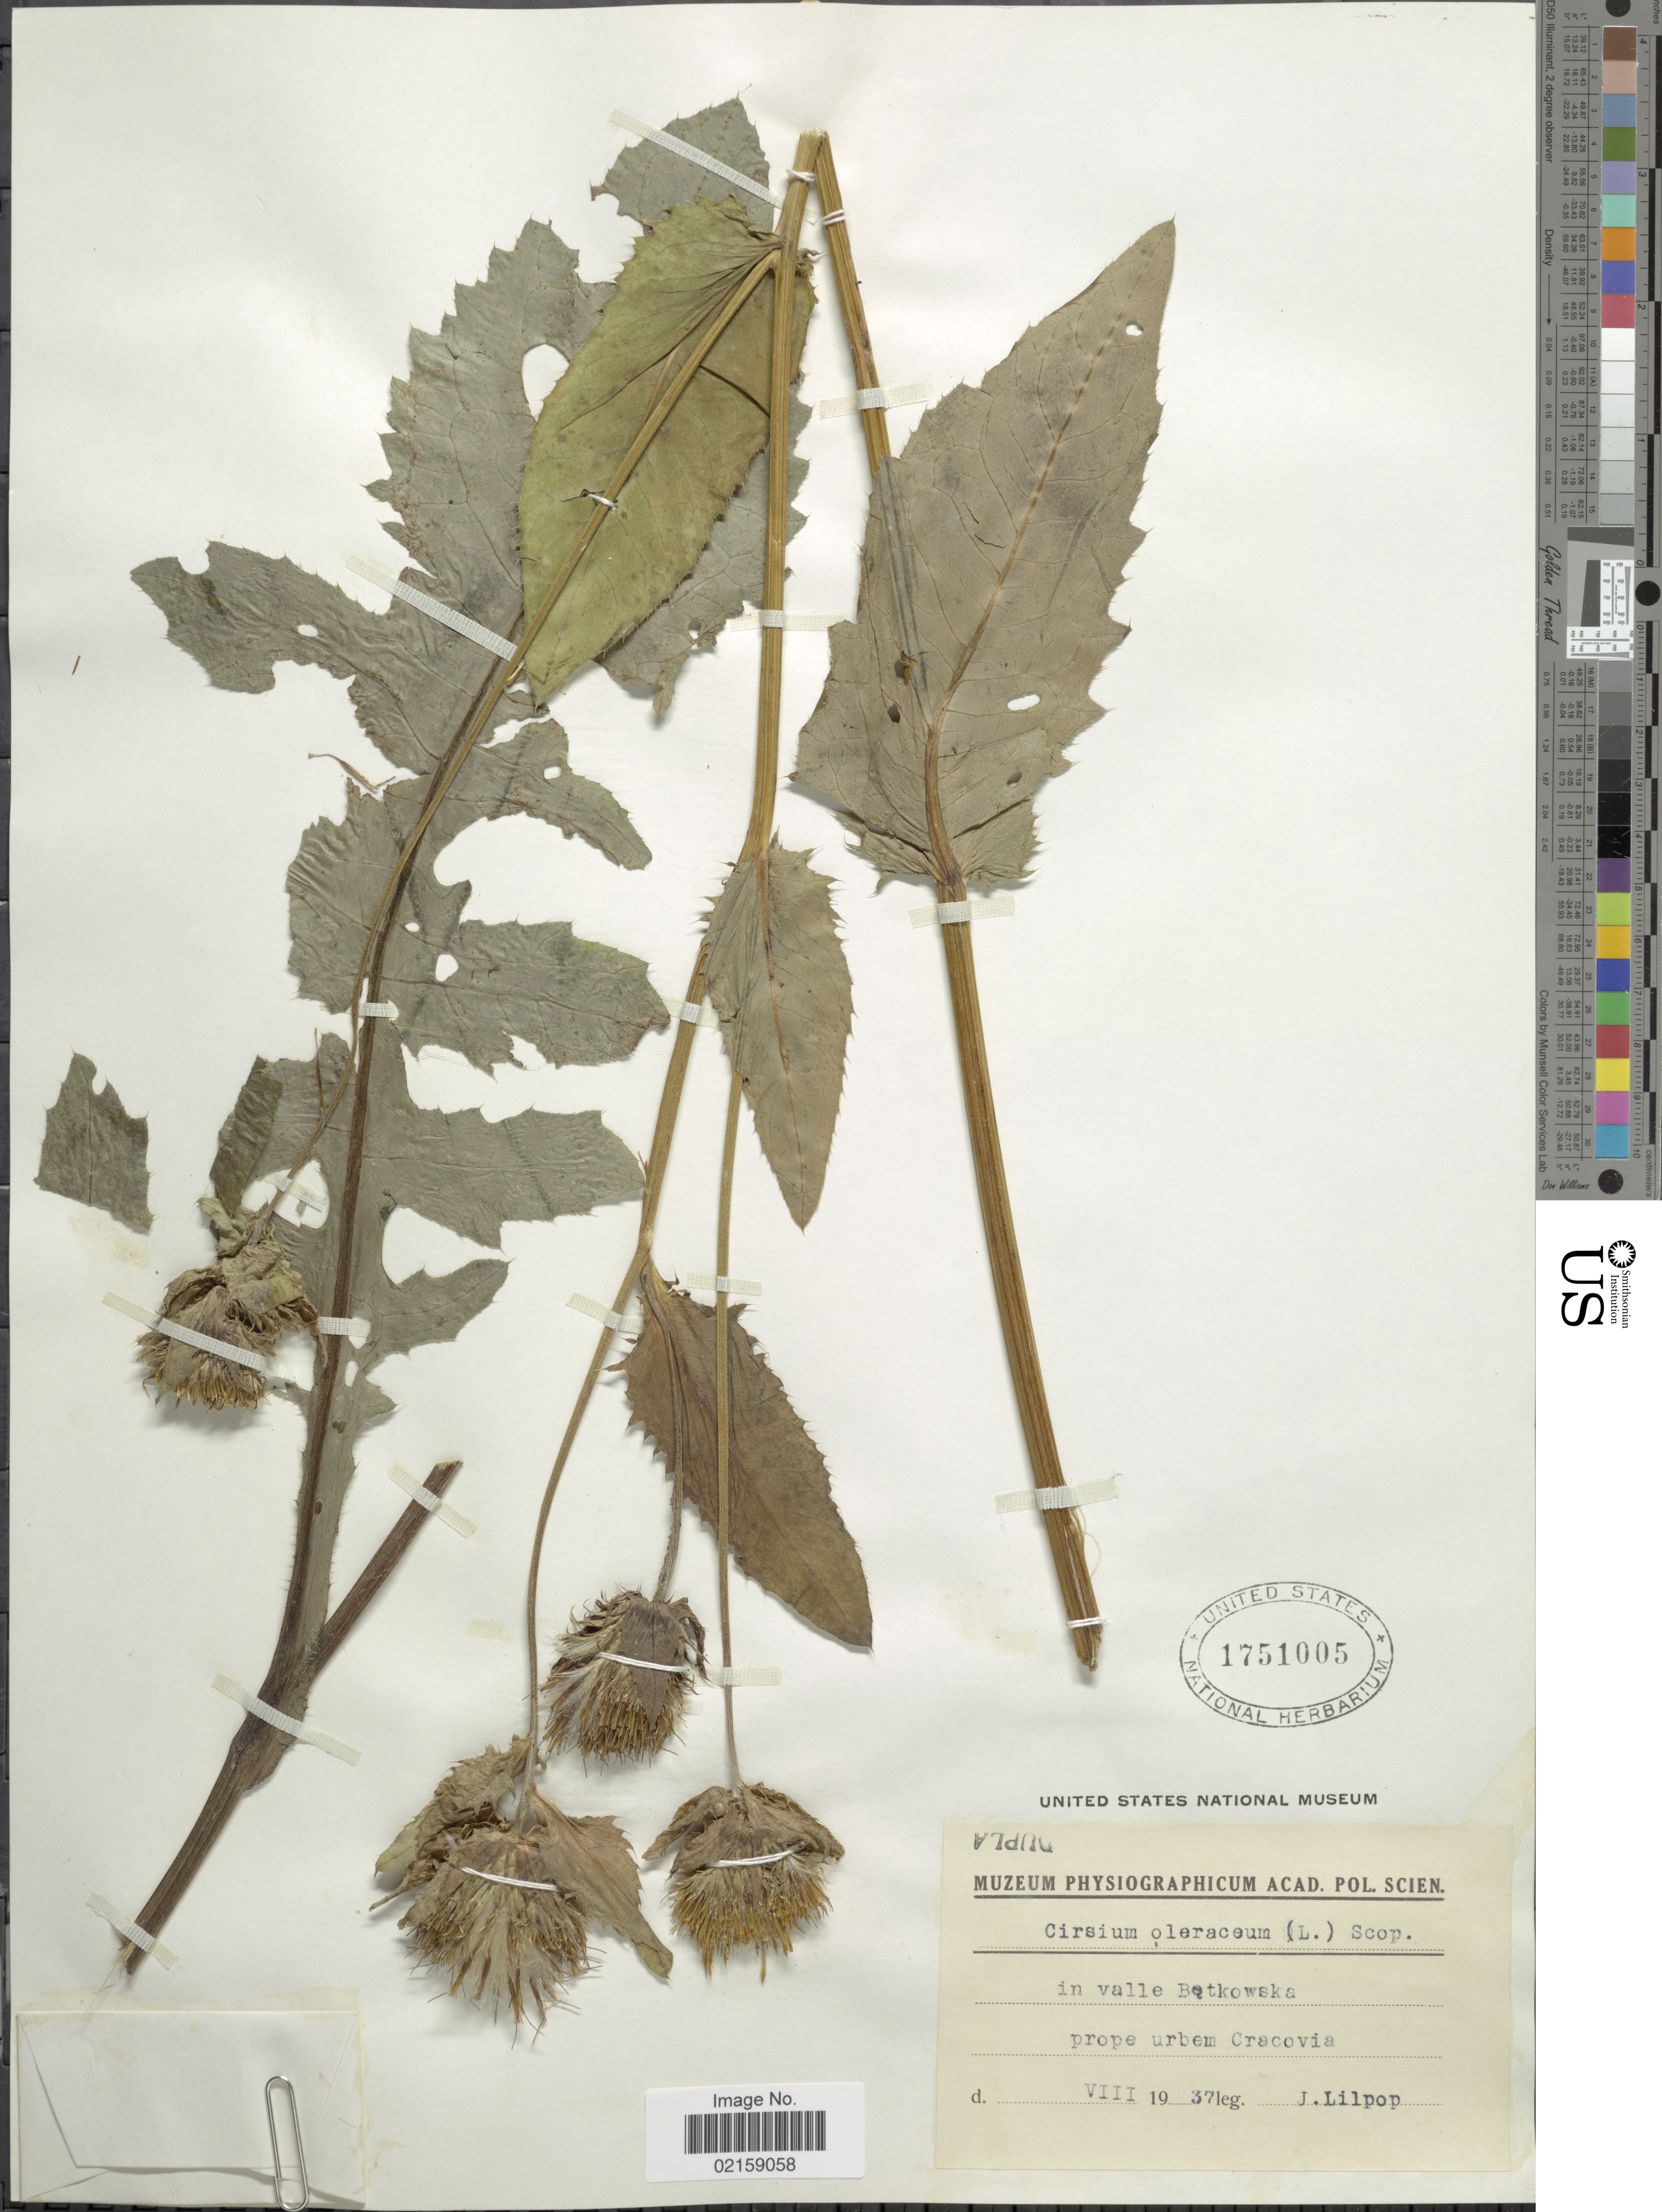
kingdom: Plantae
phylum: Tracheophyta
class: Magnoliopsida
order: Asterales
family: Asteraceae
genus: Cirsium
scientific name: Cirsium oleraceum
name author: (L.) Scop.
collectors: J. Lilpop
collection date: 1937-08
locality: In valle Betkowska prope urbem Cracovia. [interpreted]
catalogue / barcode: US 1751005